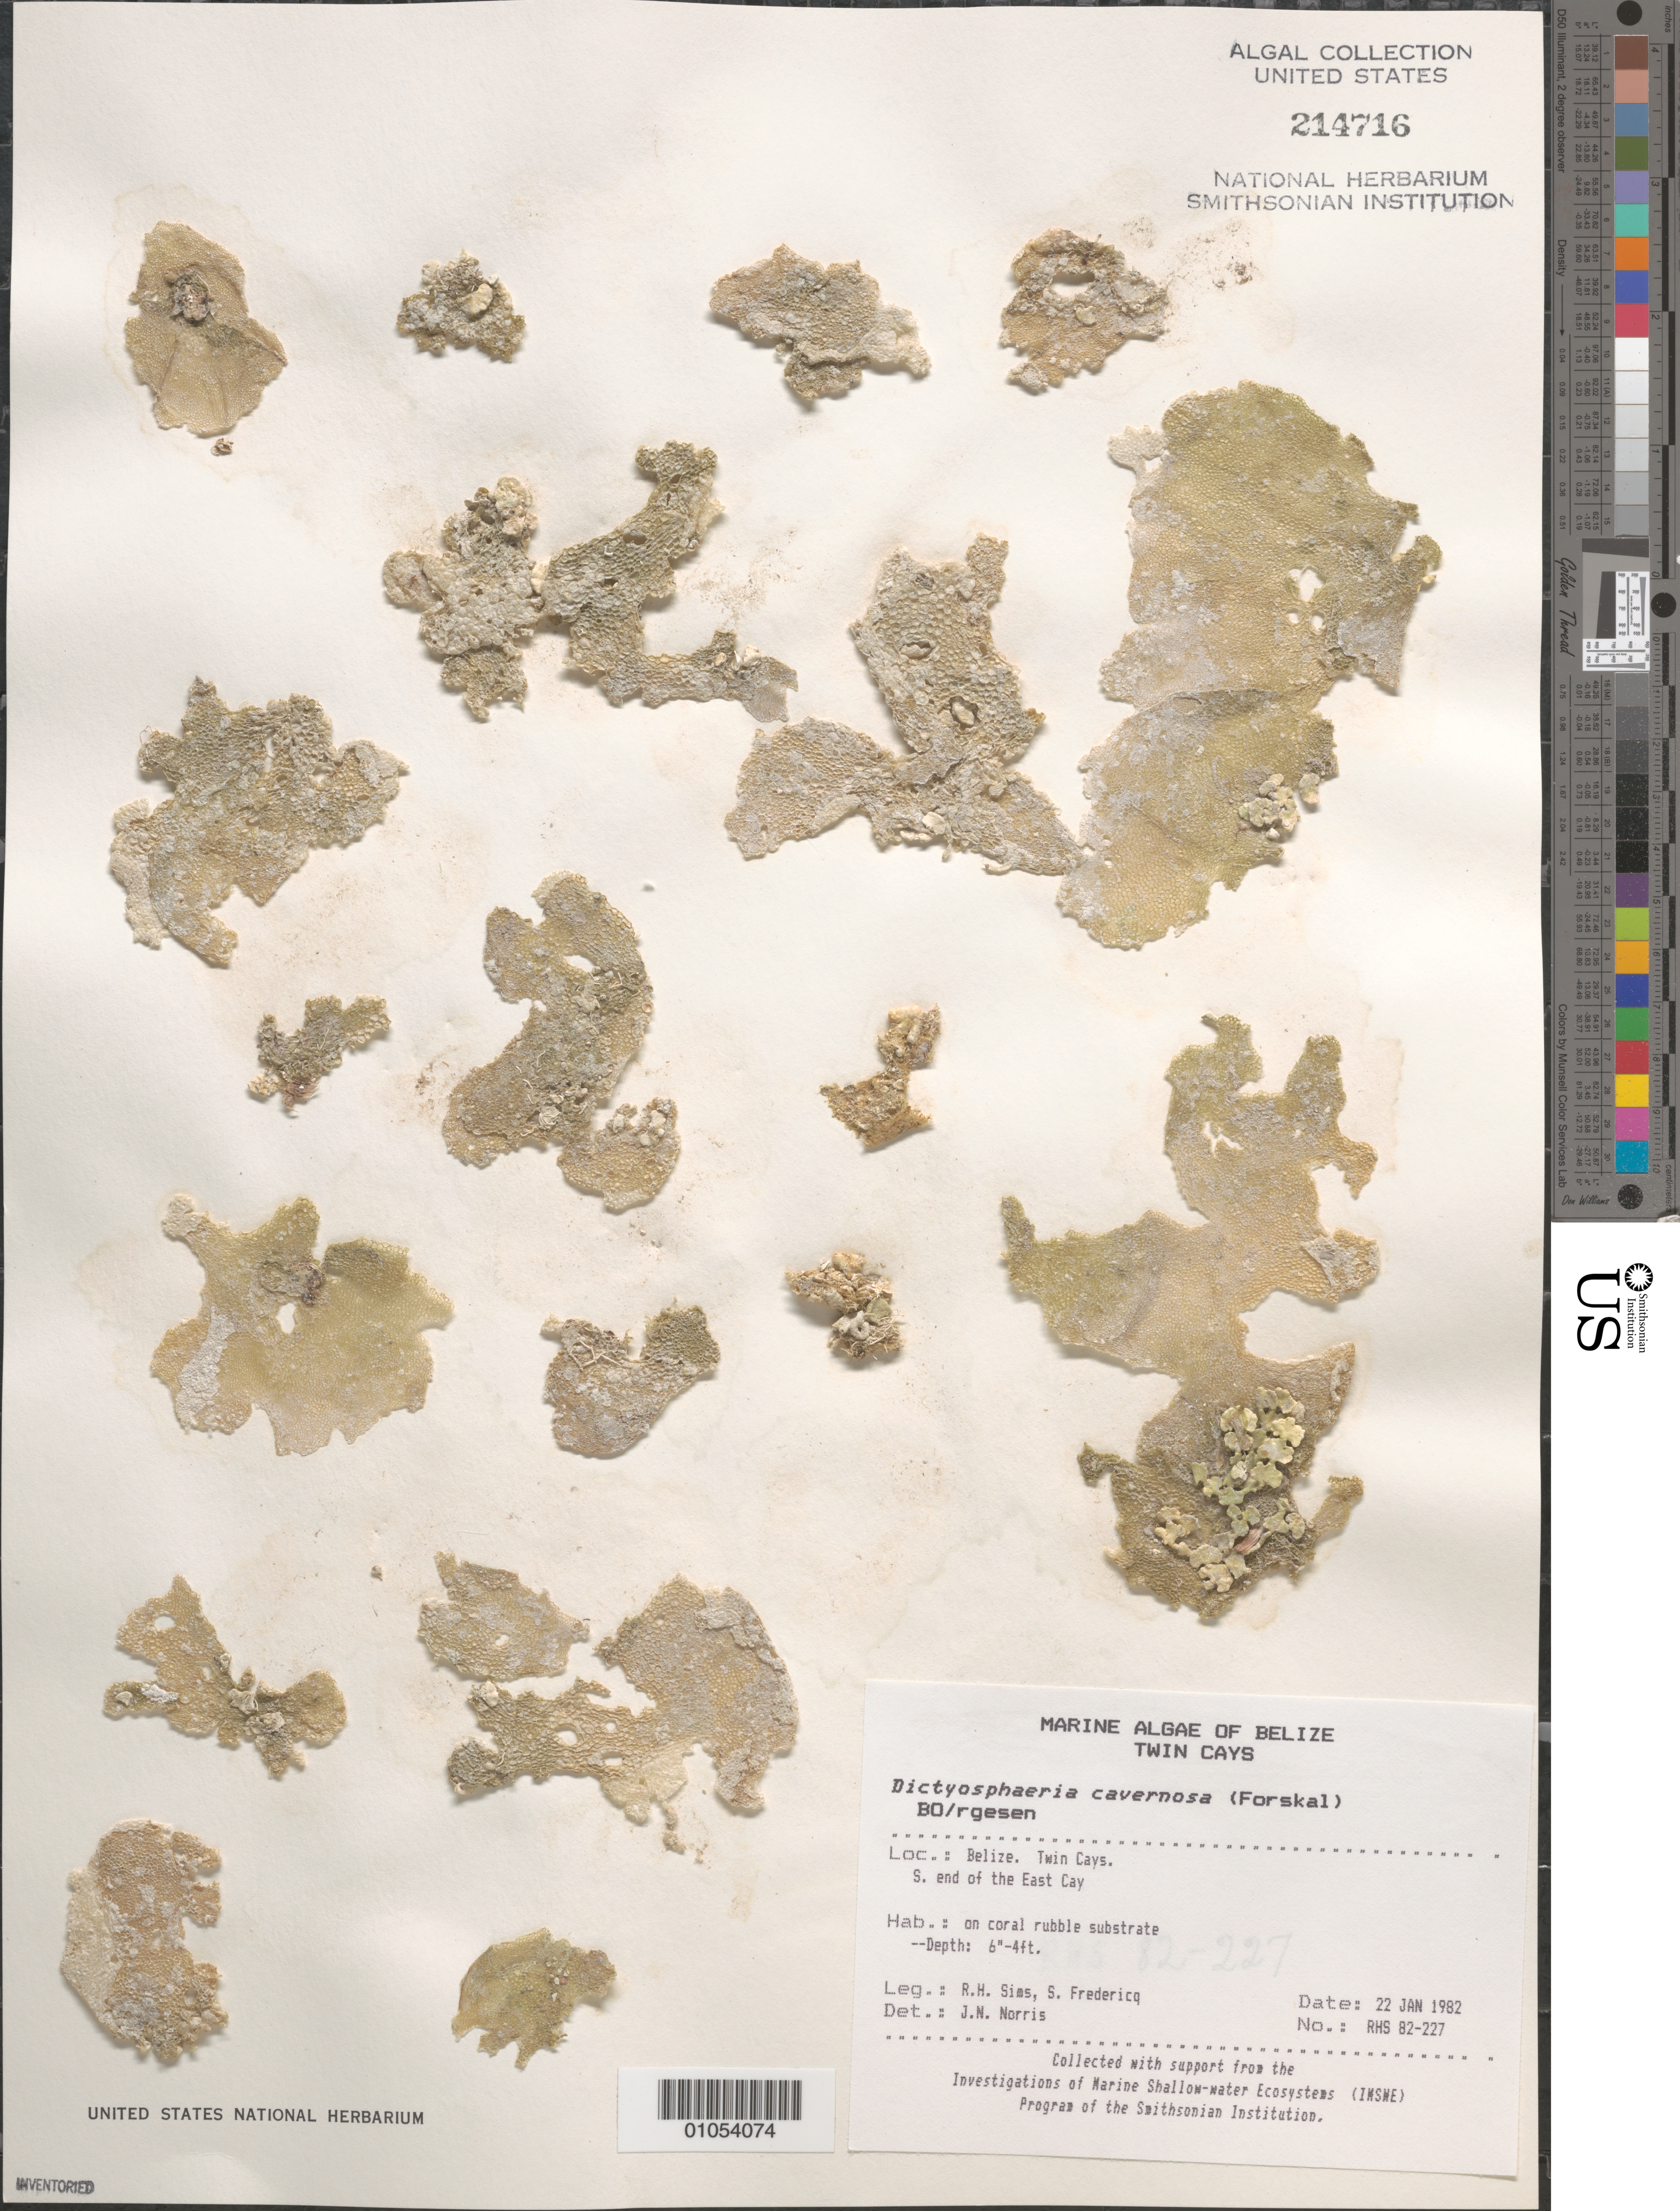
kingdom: Plantae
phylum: Chlorophyta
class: Ulvophyceae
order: Siphonocladales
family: Siphonocladaceae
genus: Dictyosphaeria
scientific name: Dictyosphaeria cavernosa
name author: (Forssk.) Børgesen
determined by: Norris, James N.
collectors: R. H. Sims & S. Fredericq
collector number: RHS 82-227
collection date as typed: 22 Jan 1982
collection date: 1982-01-22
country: Belize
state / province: Stann Creek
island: East Cay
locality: South end of the East Cay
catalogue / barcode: US 214716